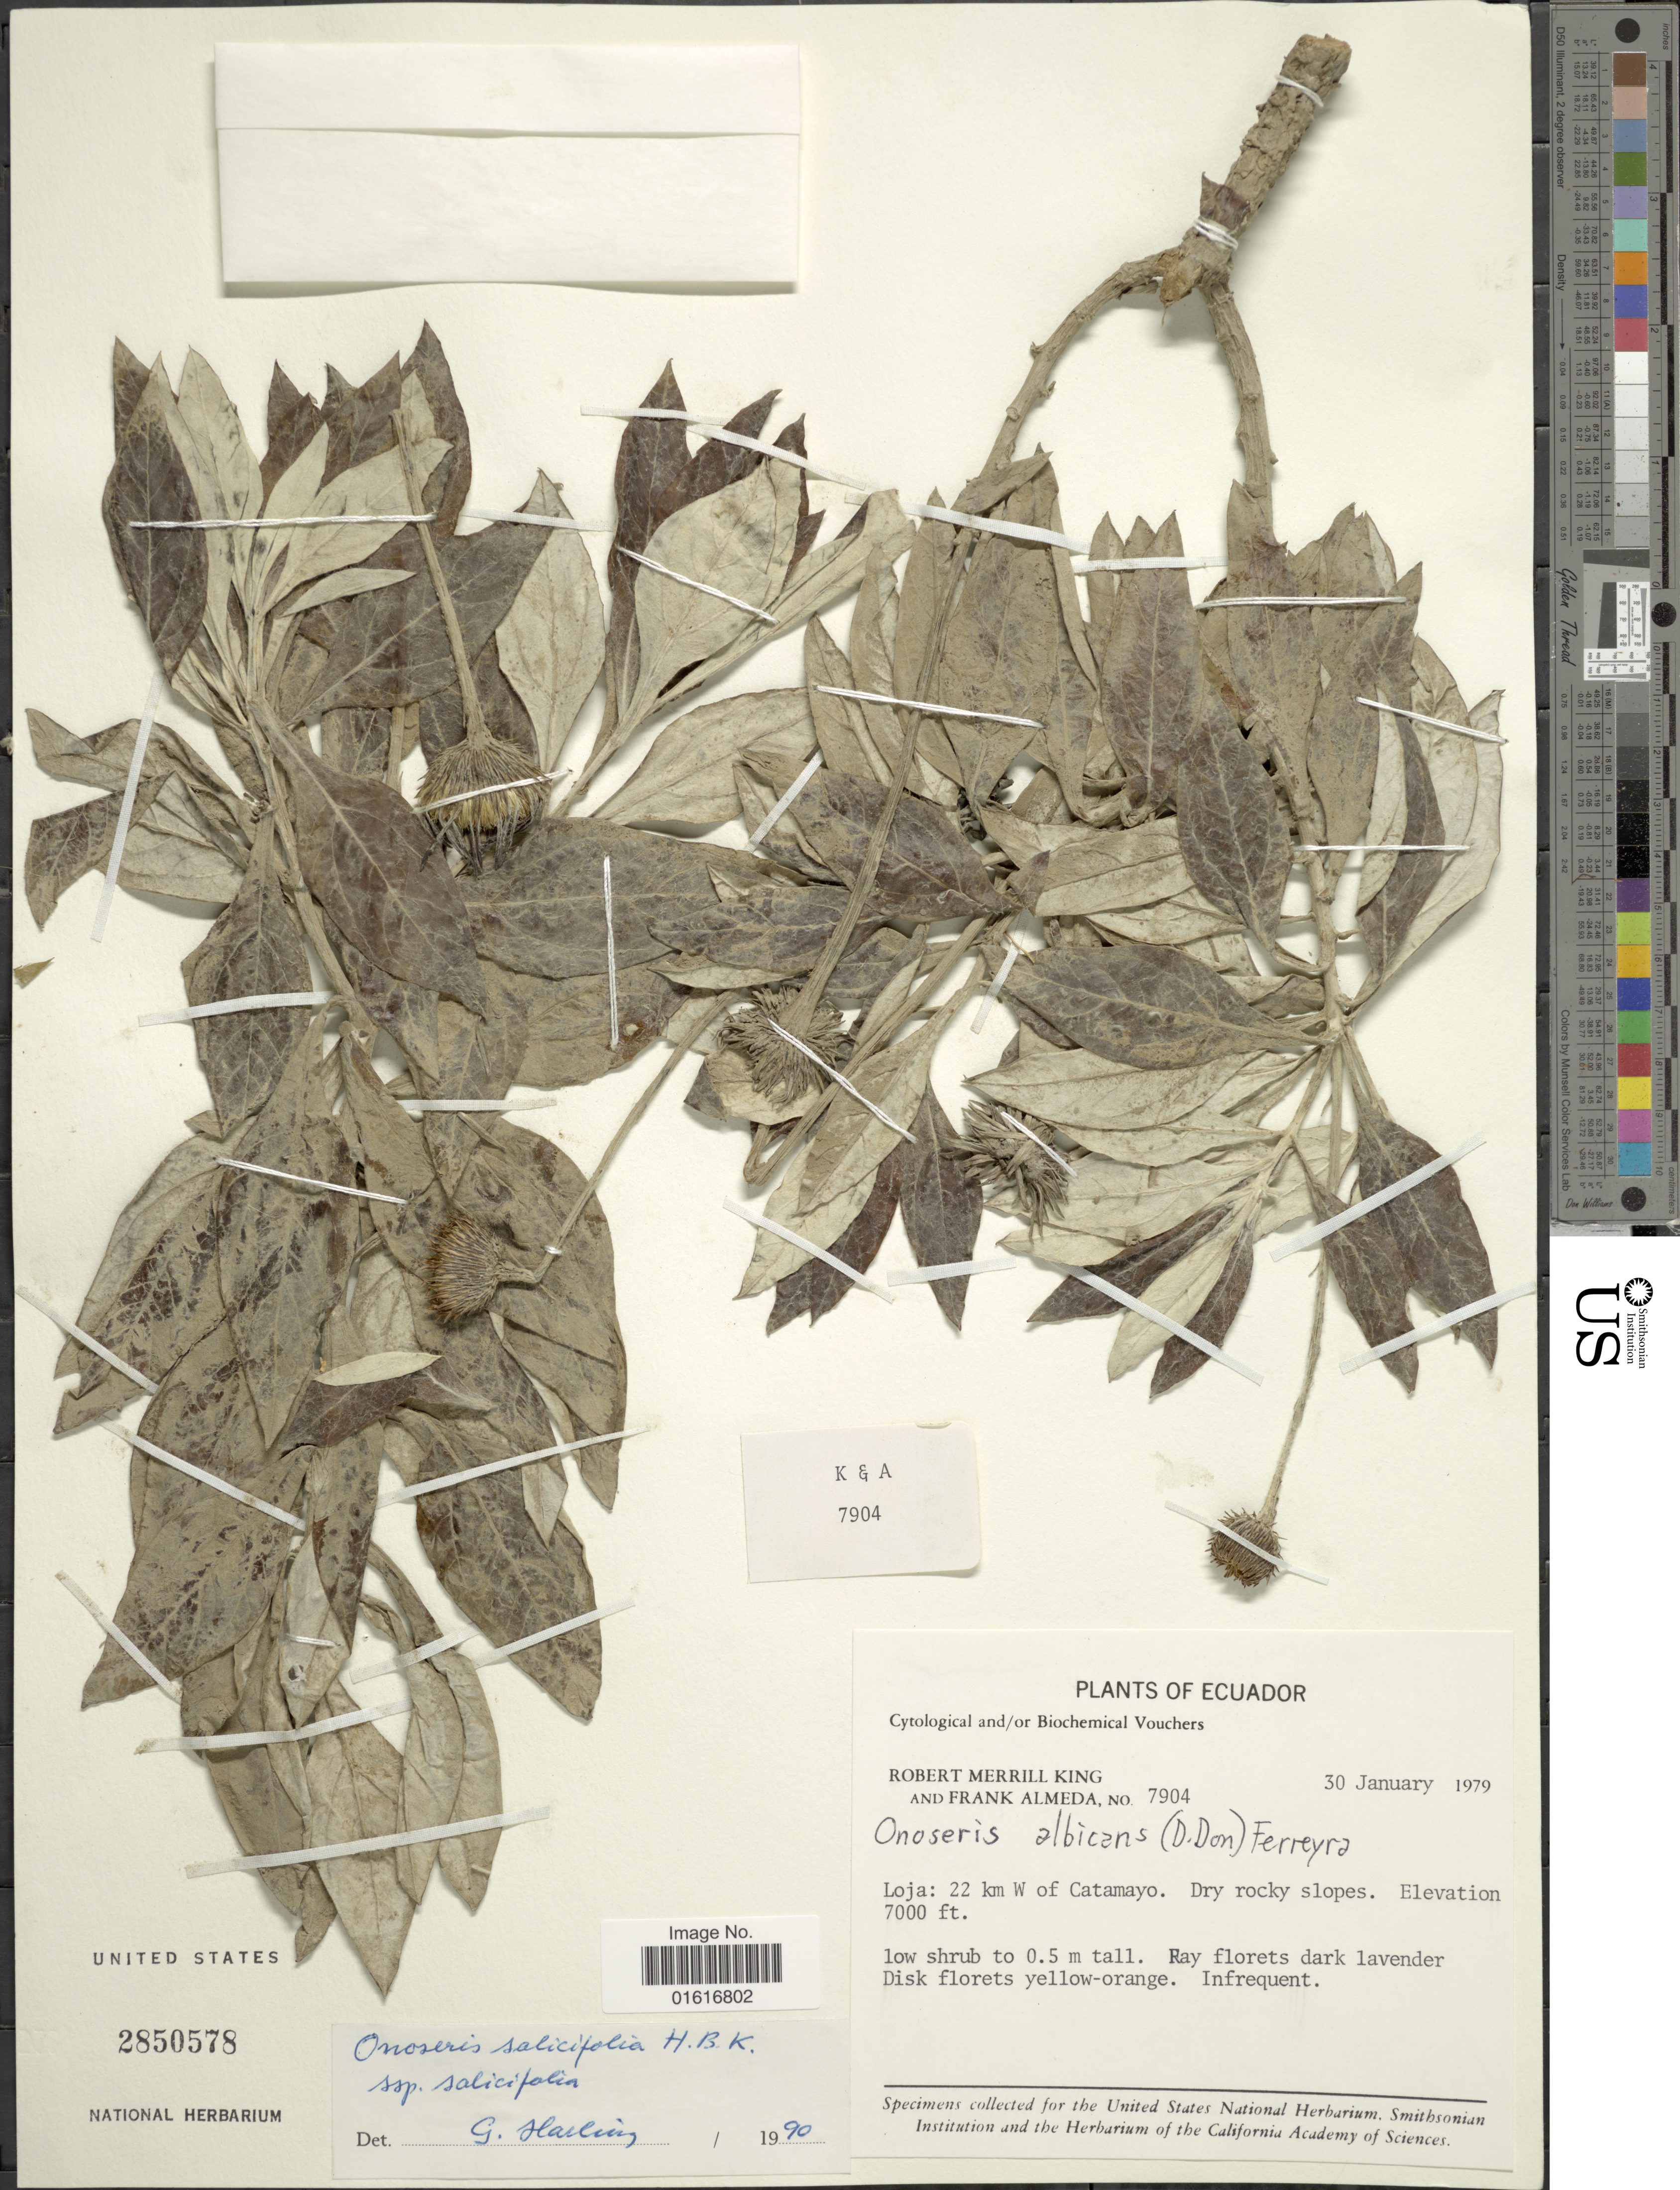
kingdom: Plantae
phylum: Tracheophyta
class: Magnoliopsida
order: Asterales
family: Asteraceae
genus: Onoseris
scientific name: Onoseris salicifolia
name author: Kunth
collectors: R. M. King & F. Almeda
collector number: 7904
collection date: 1979-01-30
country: Ecuador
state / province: Loja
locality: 22 km W of Catamayo. Dry rocky slopes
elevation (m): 2134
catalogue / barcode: US 2850578